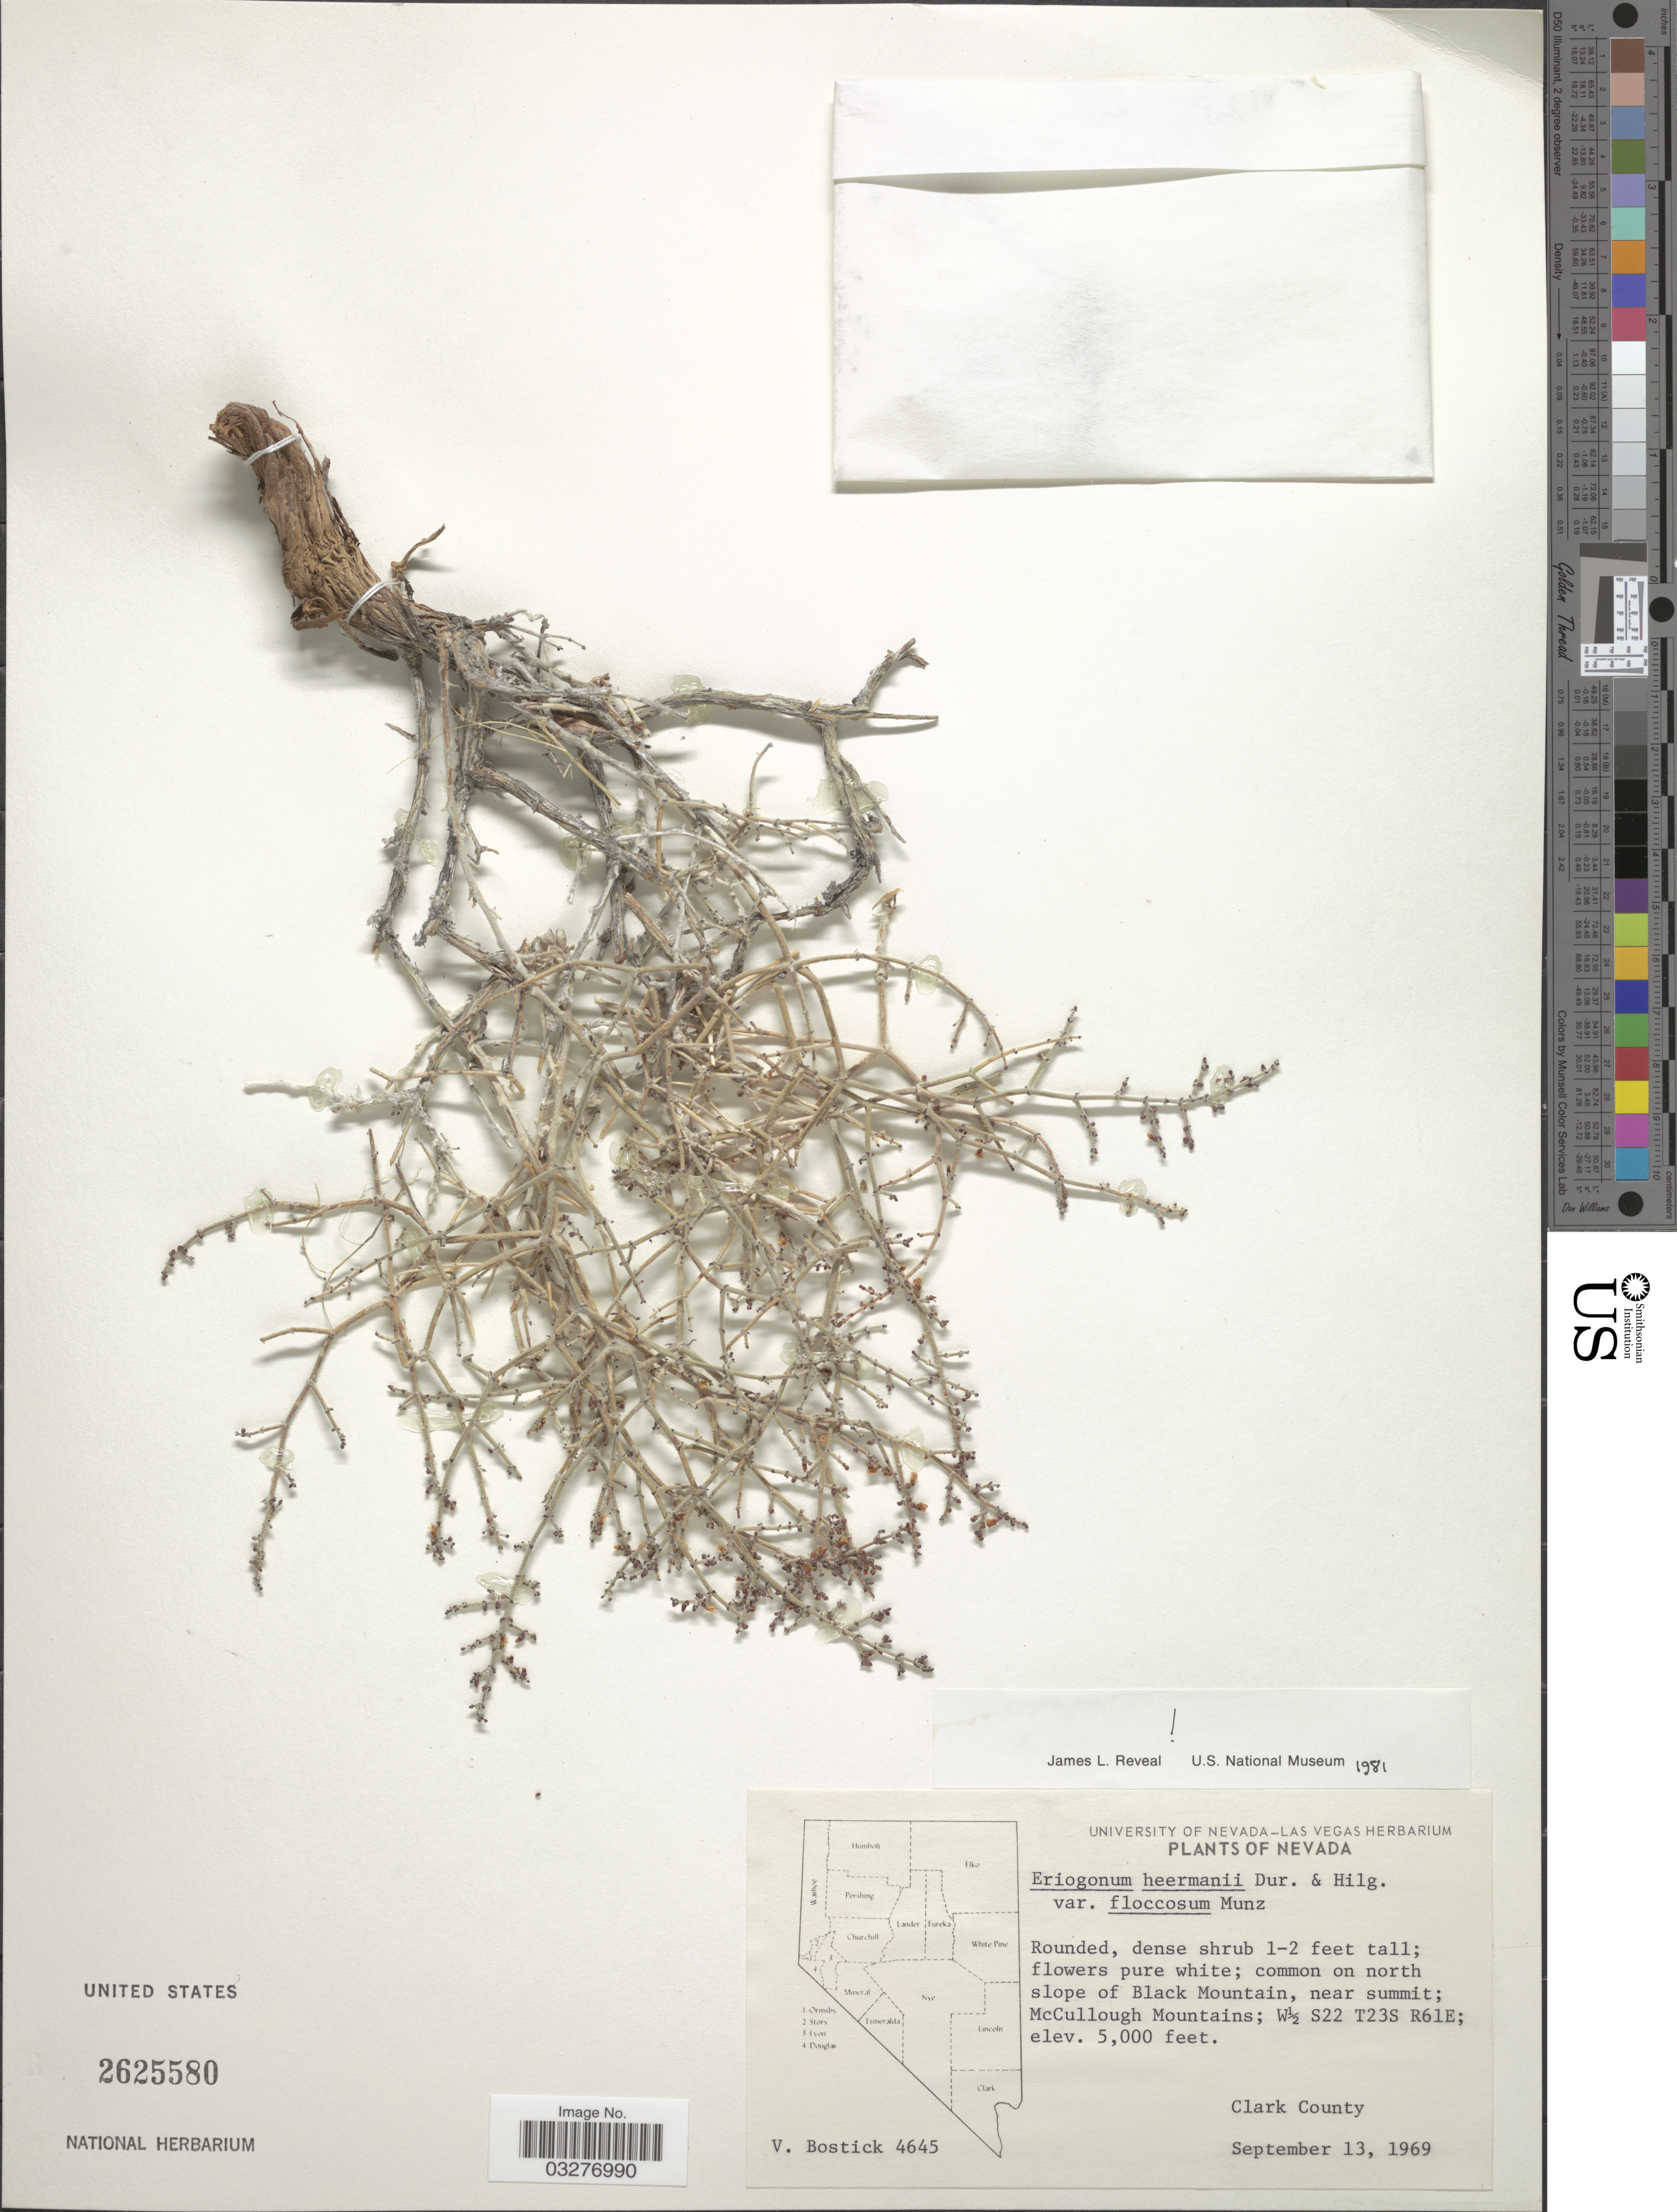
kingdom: Plantae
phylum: Tracheophyta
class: Magnoliopsida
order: Caryophyllales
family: Polygonaceae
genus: Eriogonum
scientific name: Eriogonum heermannii var. floccosum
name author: Munz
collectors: V. Bostick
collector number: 4645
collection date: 1969-09-13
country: United States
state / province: Nevada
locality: Common on north slope of Black Mountain, near summit; McCullough Mountains; W½ S22 T23S R61E. Clark County.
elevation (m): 1524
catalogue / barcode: US 2625580